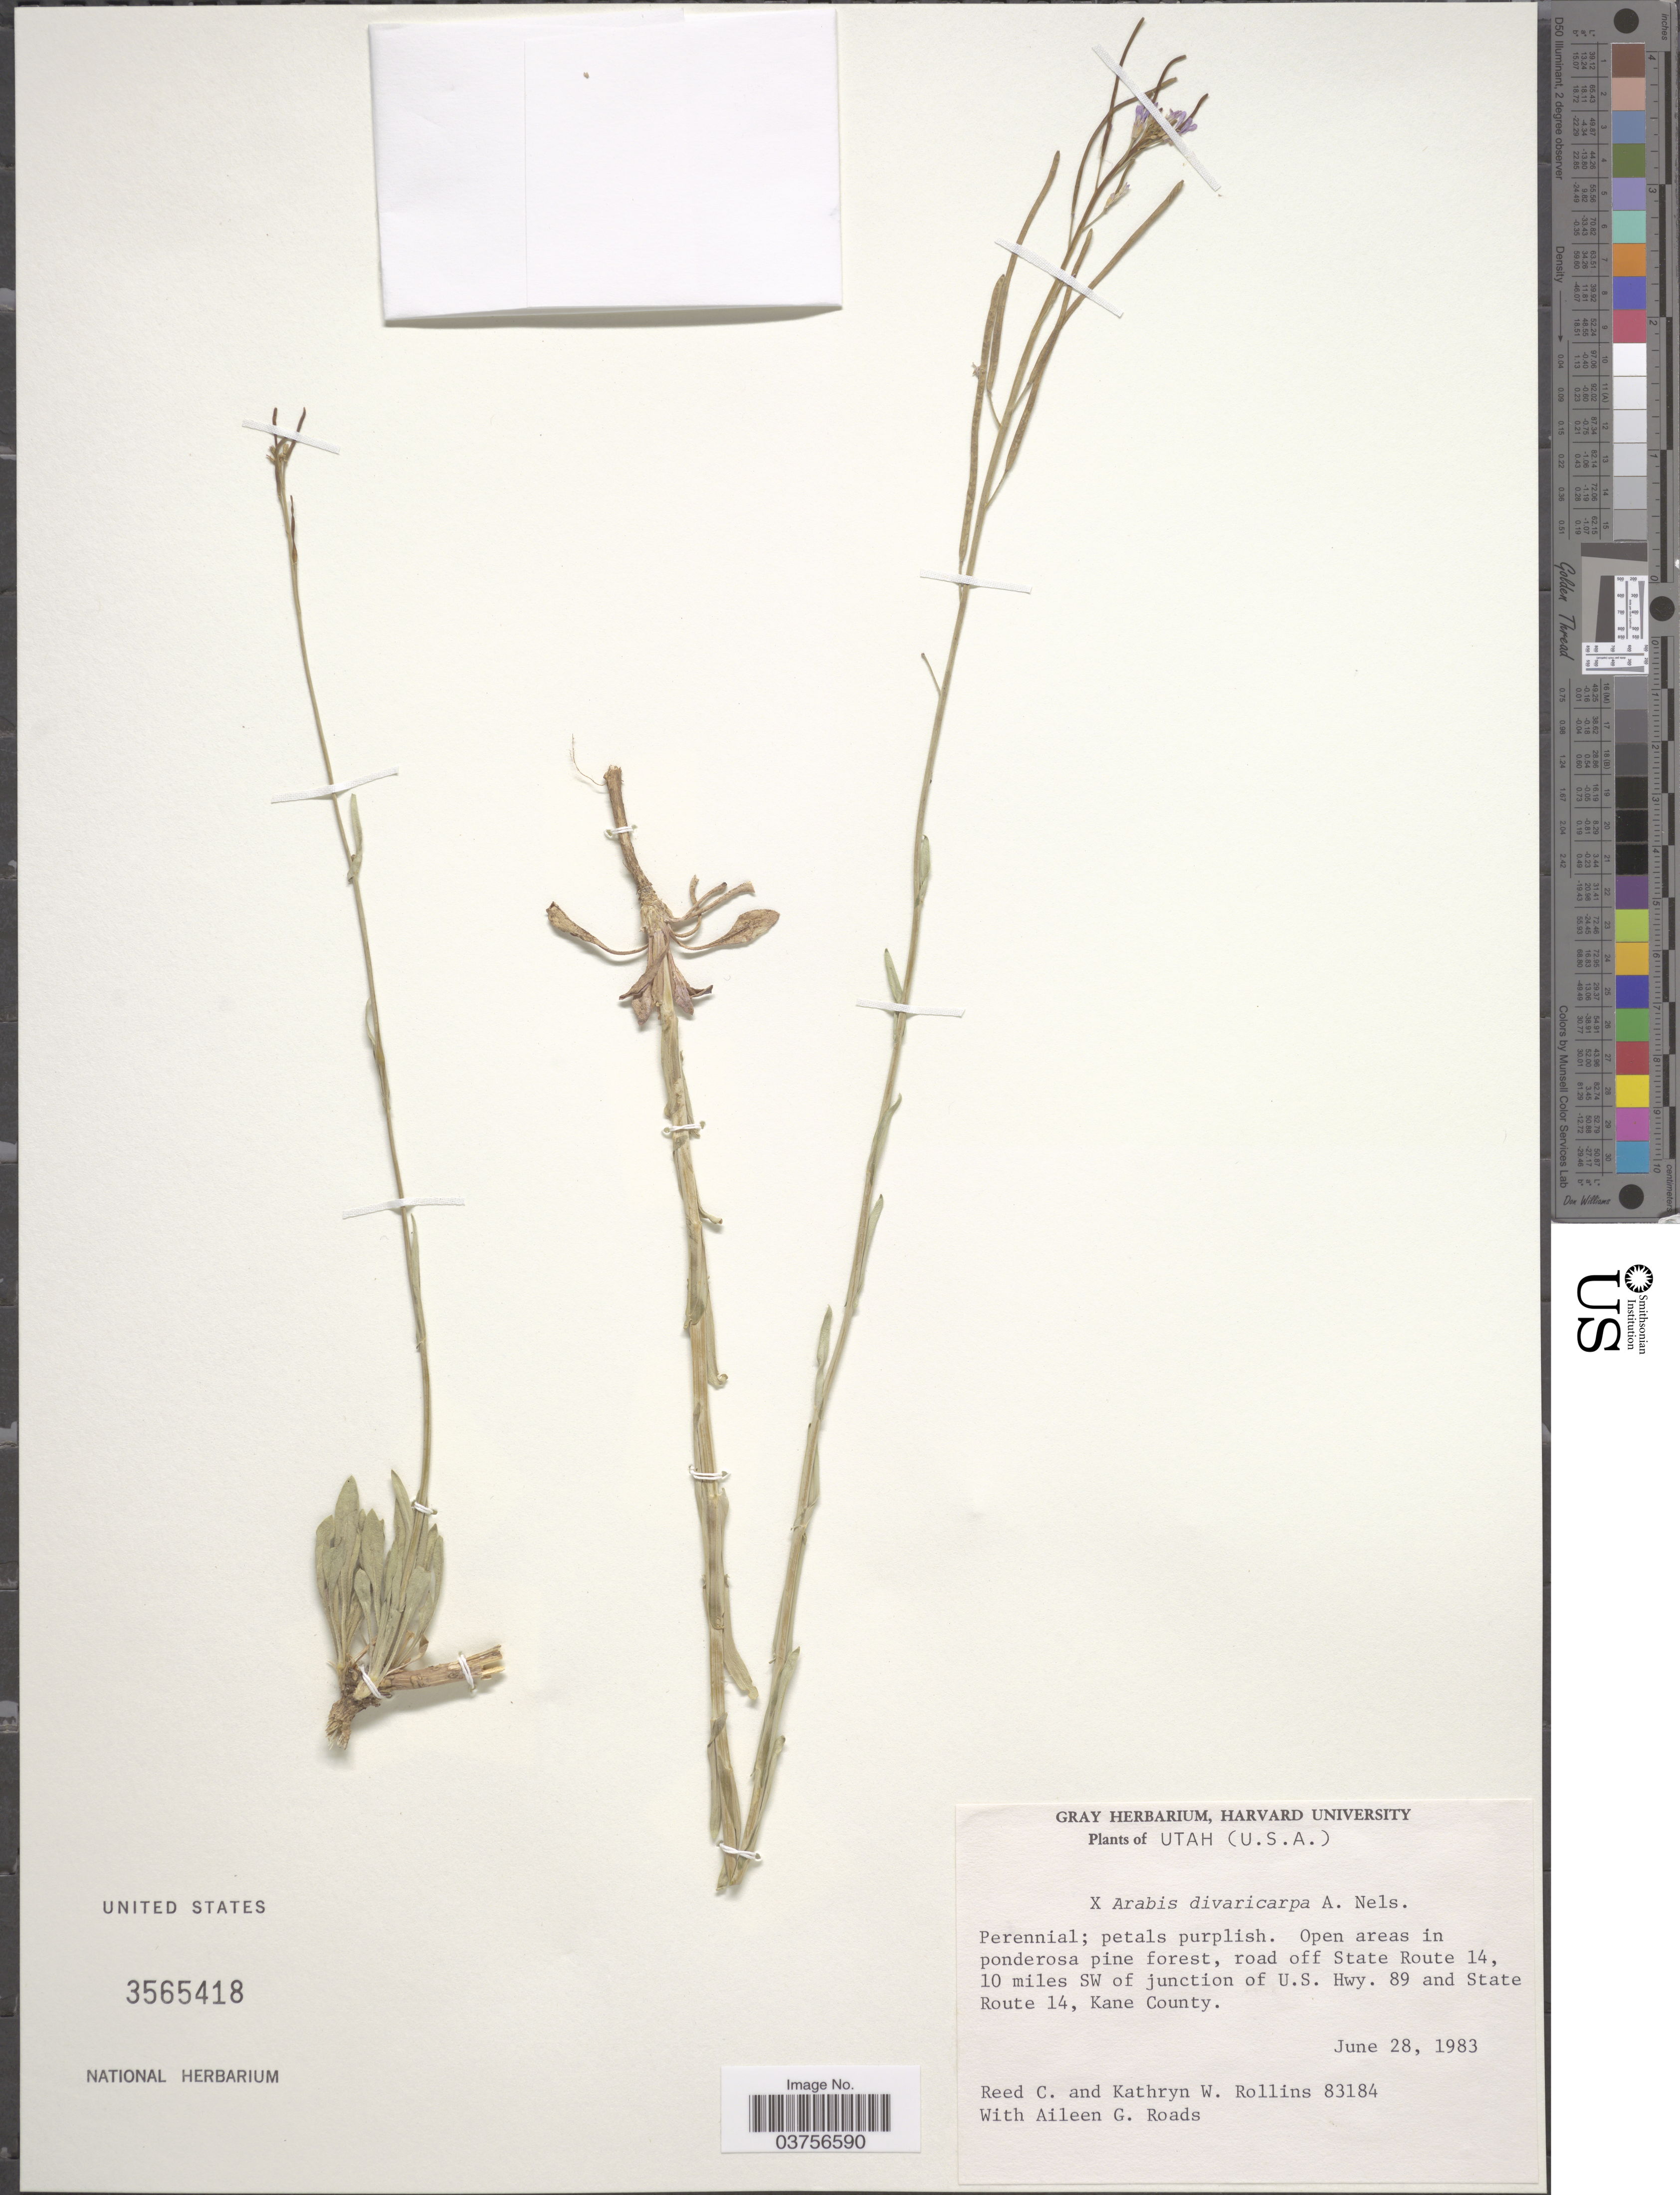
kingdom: Plantae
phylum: Tracheophyta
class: Magnoliopsida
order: Brassicales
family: Brassicaceae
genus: Arabis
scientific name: Arabis divaricarpa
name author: A. Nelson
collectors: R. C. Rollins, K. W. Rollins & A. Roads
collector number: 83184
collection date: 1983-06-28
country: United States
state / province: Utah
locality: Road off State Route 14, 10 miles SW of junction of U. S. Hwy. 89 and State Route 14, Kane County.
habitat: open areas in ponderous pine forest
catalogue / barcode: US 3565418